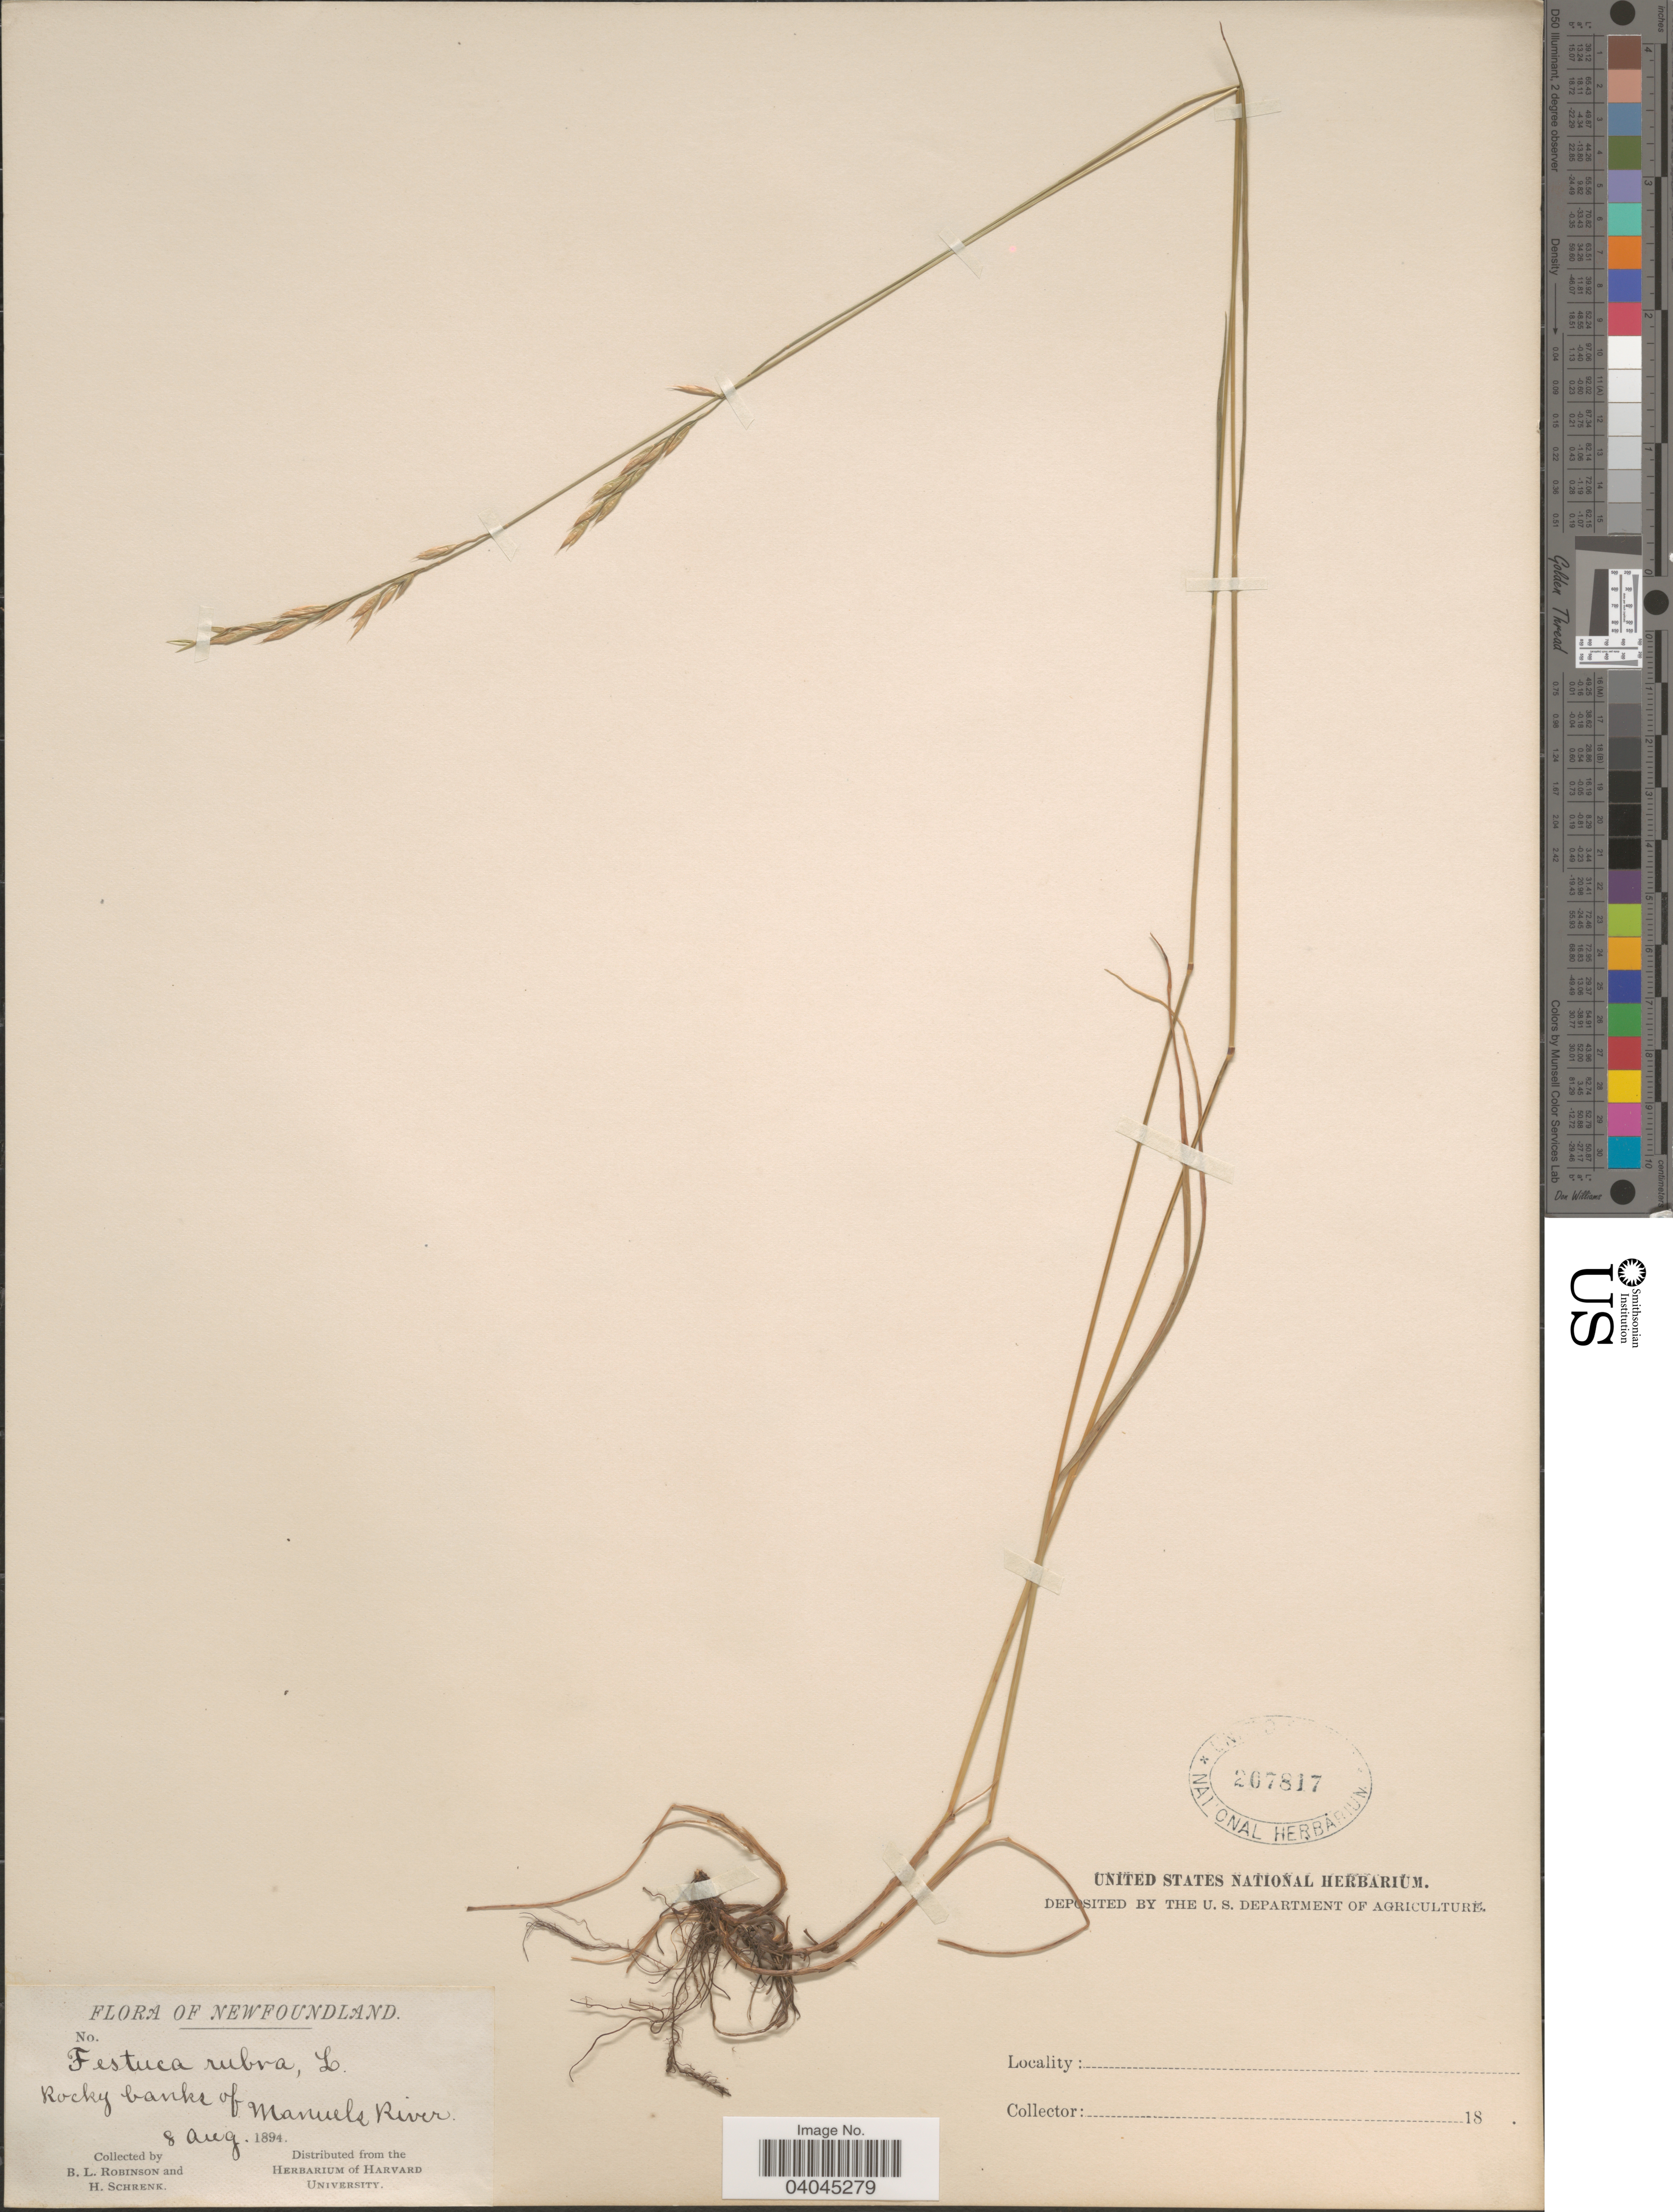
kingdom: Plantae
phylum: Tracheophyta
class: Liliopsida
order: Poales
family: Poaceae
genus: Festuca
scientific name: Festuca rubra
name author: L.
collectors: B. L. Robinson & H. Schrenk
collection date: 1894-08-08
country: Canada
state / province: Newfoundland and Labrador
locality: Rocky banks of Manuels River.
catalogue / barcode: US 207817